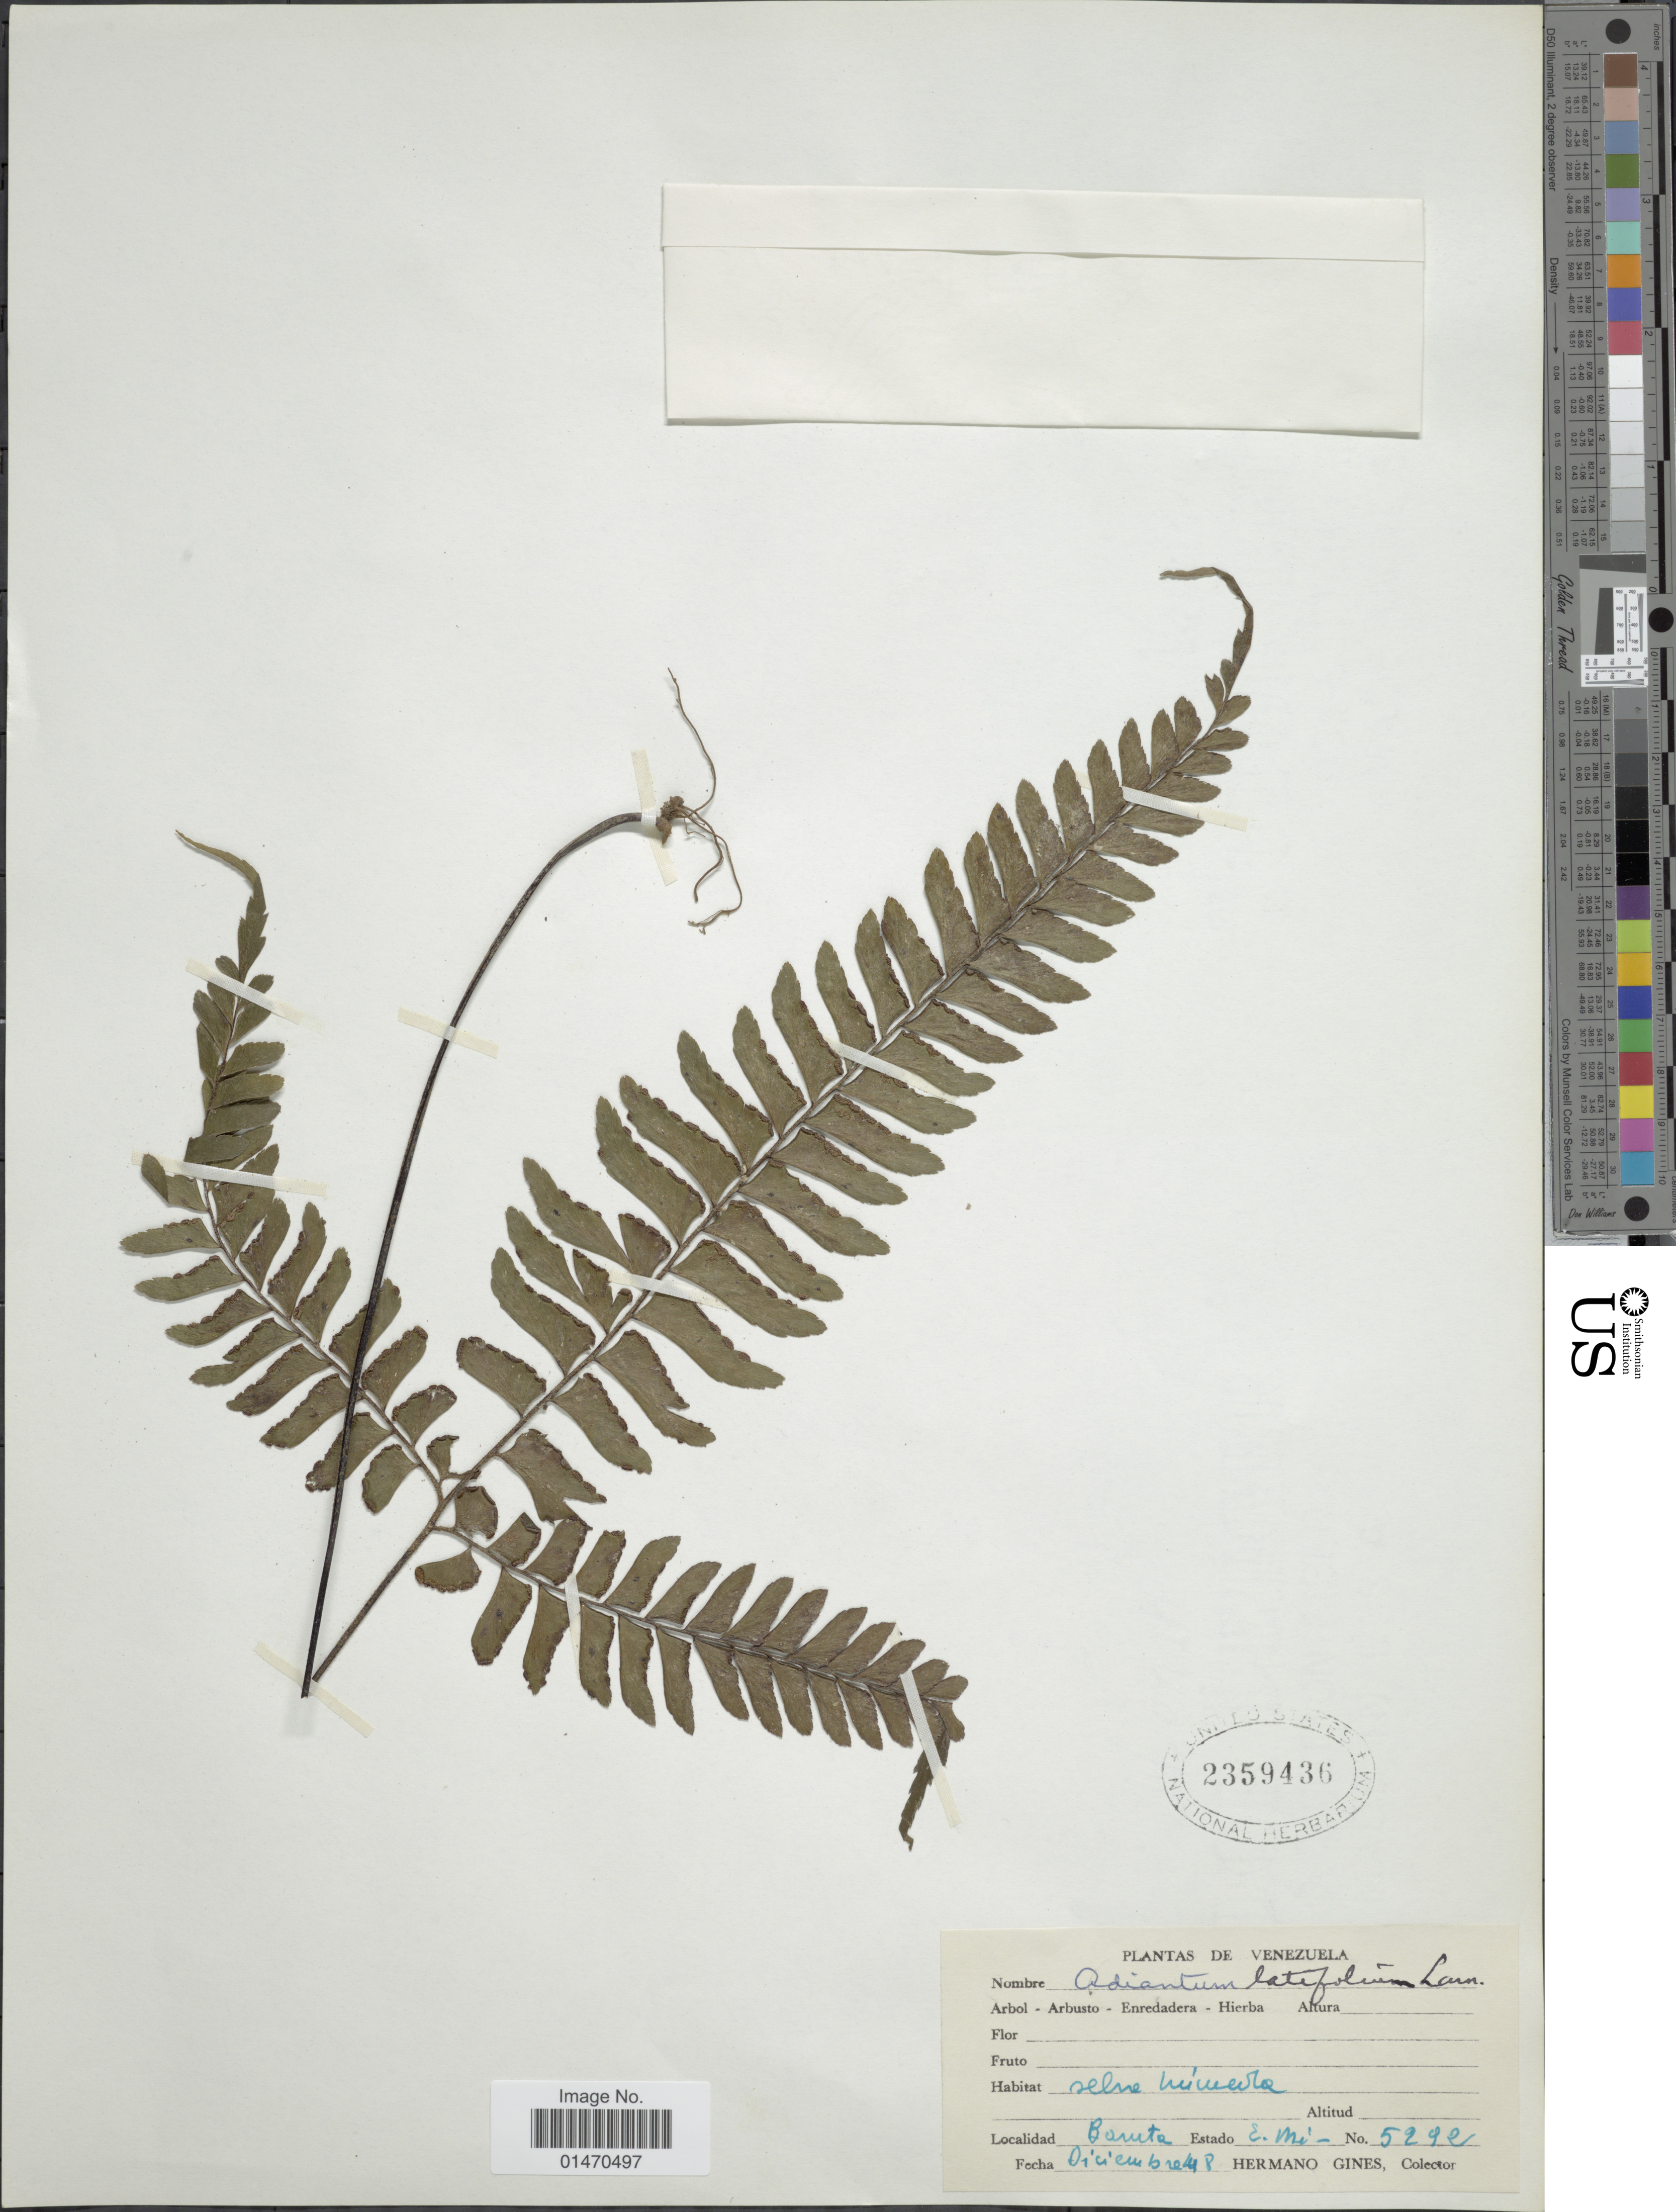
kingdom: Plantae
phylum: Tracheophyta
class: Polypodiopsida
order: Polypodiales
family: Pteridaceae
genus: Adiantum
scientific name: Adiantum latifolium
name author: Lam.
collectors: Bro. Gines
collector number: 5292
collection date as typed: Transcribed d/m/y: /12/48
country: Venezuela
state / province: Miranda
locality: Baruta, Estado E. Mi [State, Eastern Miranda]. Selva húmeda [rain forest].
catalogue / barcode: US 2359436